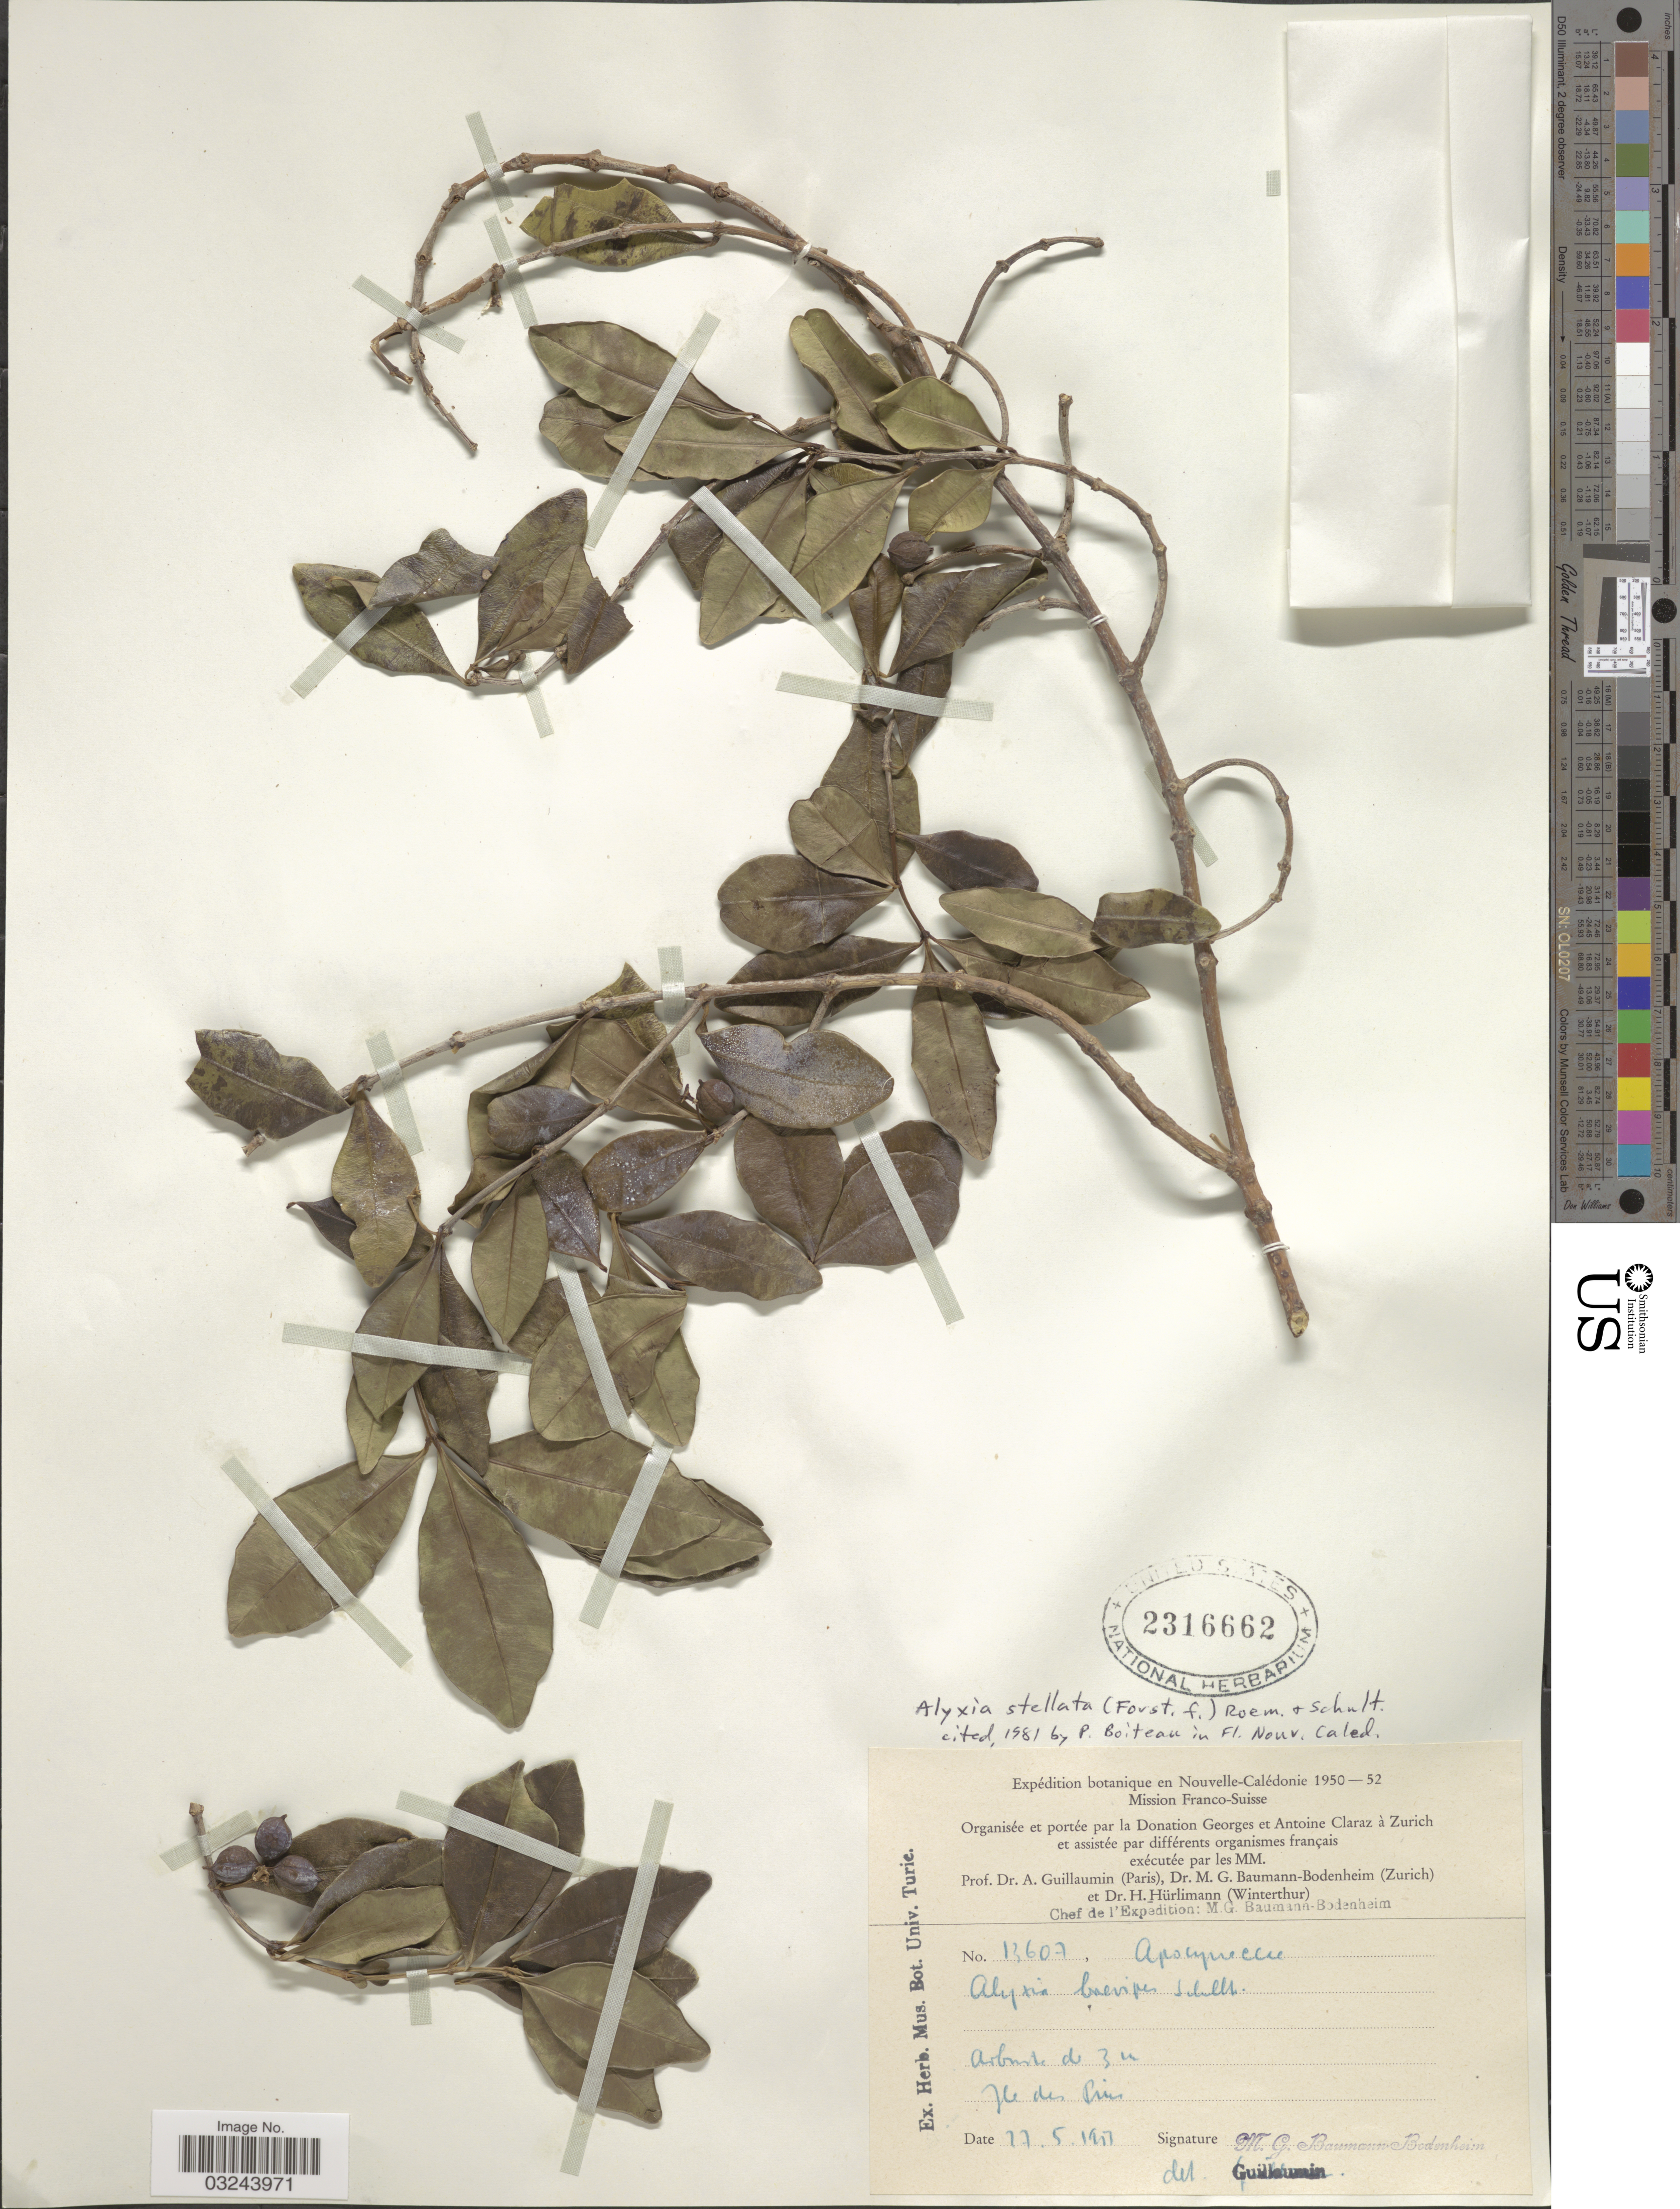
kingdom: Plantae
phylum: Tracheophyta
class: Magnoliopsida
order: Gentianales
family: Apocynaceae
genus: Alyxia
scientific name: Alyxia stellata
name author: (J.R. Forst. & G. Forst.) Roem. & Schult.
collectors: M. G. Baumann-Bodenheim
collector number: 13607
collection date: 1951-05-27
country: New Caledonia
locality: Nouvelle-Calédonie. Ile des Pins.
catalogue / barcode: US 2316662